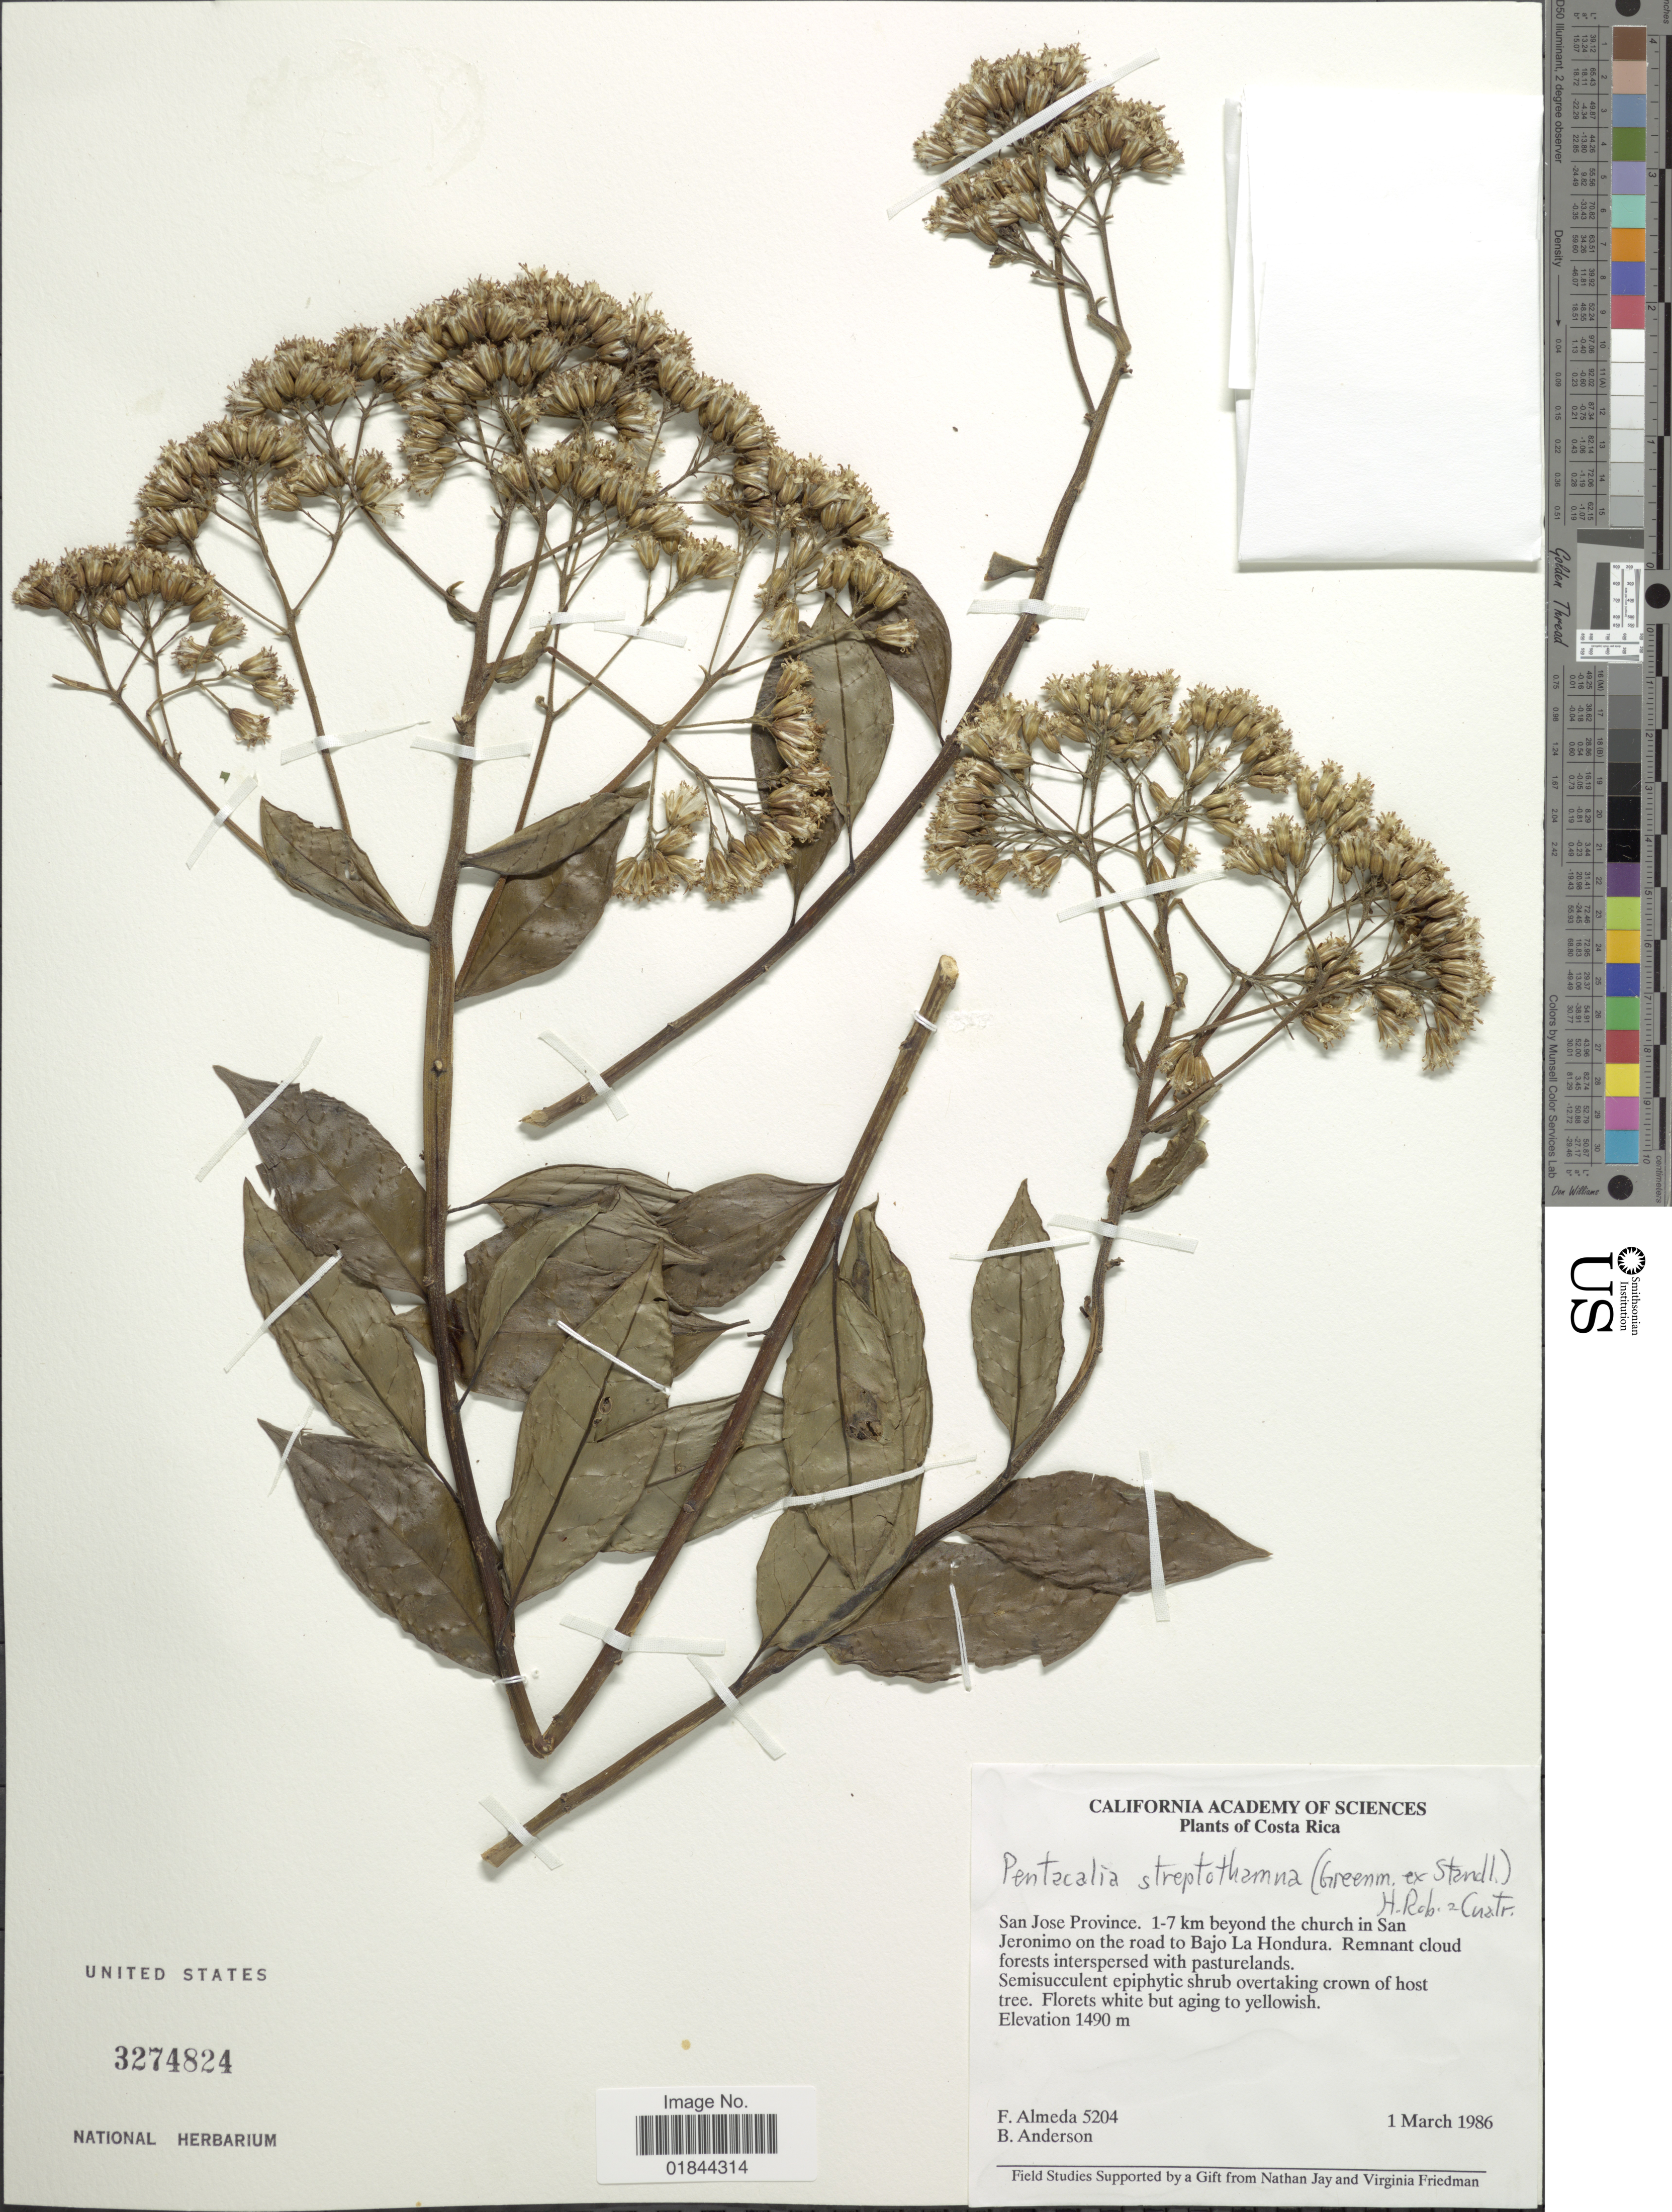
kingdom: Plantae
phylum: Tracheophyta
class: Magnoliopsida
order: Asterales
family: Asteraceae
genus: Pentacalia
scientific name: Pentacalia streptothamna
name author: (Greenm. ex Standl.) H. Rob. & Cuatrec.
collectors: F. Almeda & B. Anderson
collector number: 5204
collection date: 1986-03-01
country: Costa Rica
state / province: San José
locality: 1-7 km beyond the church in San Jeronimo on the road to Bajo La Hondura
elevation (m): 1490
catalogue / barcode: US 3274824